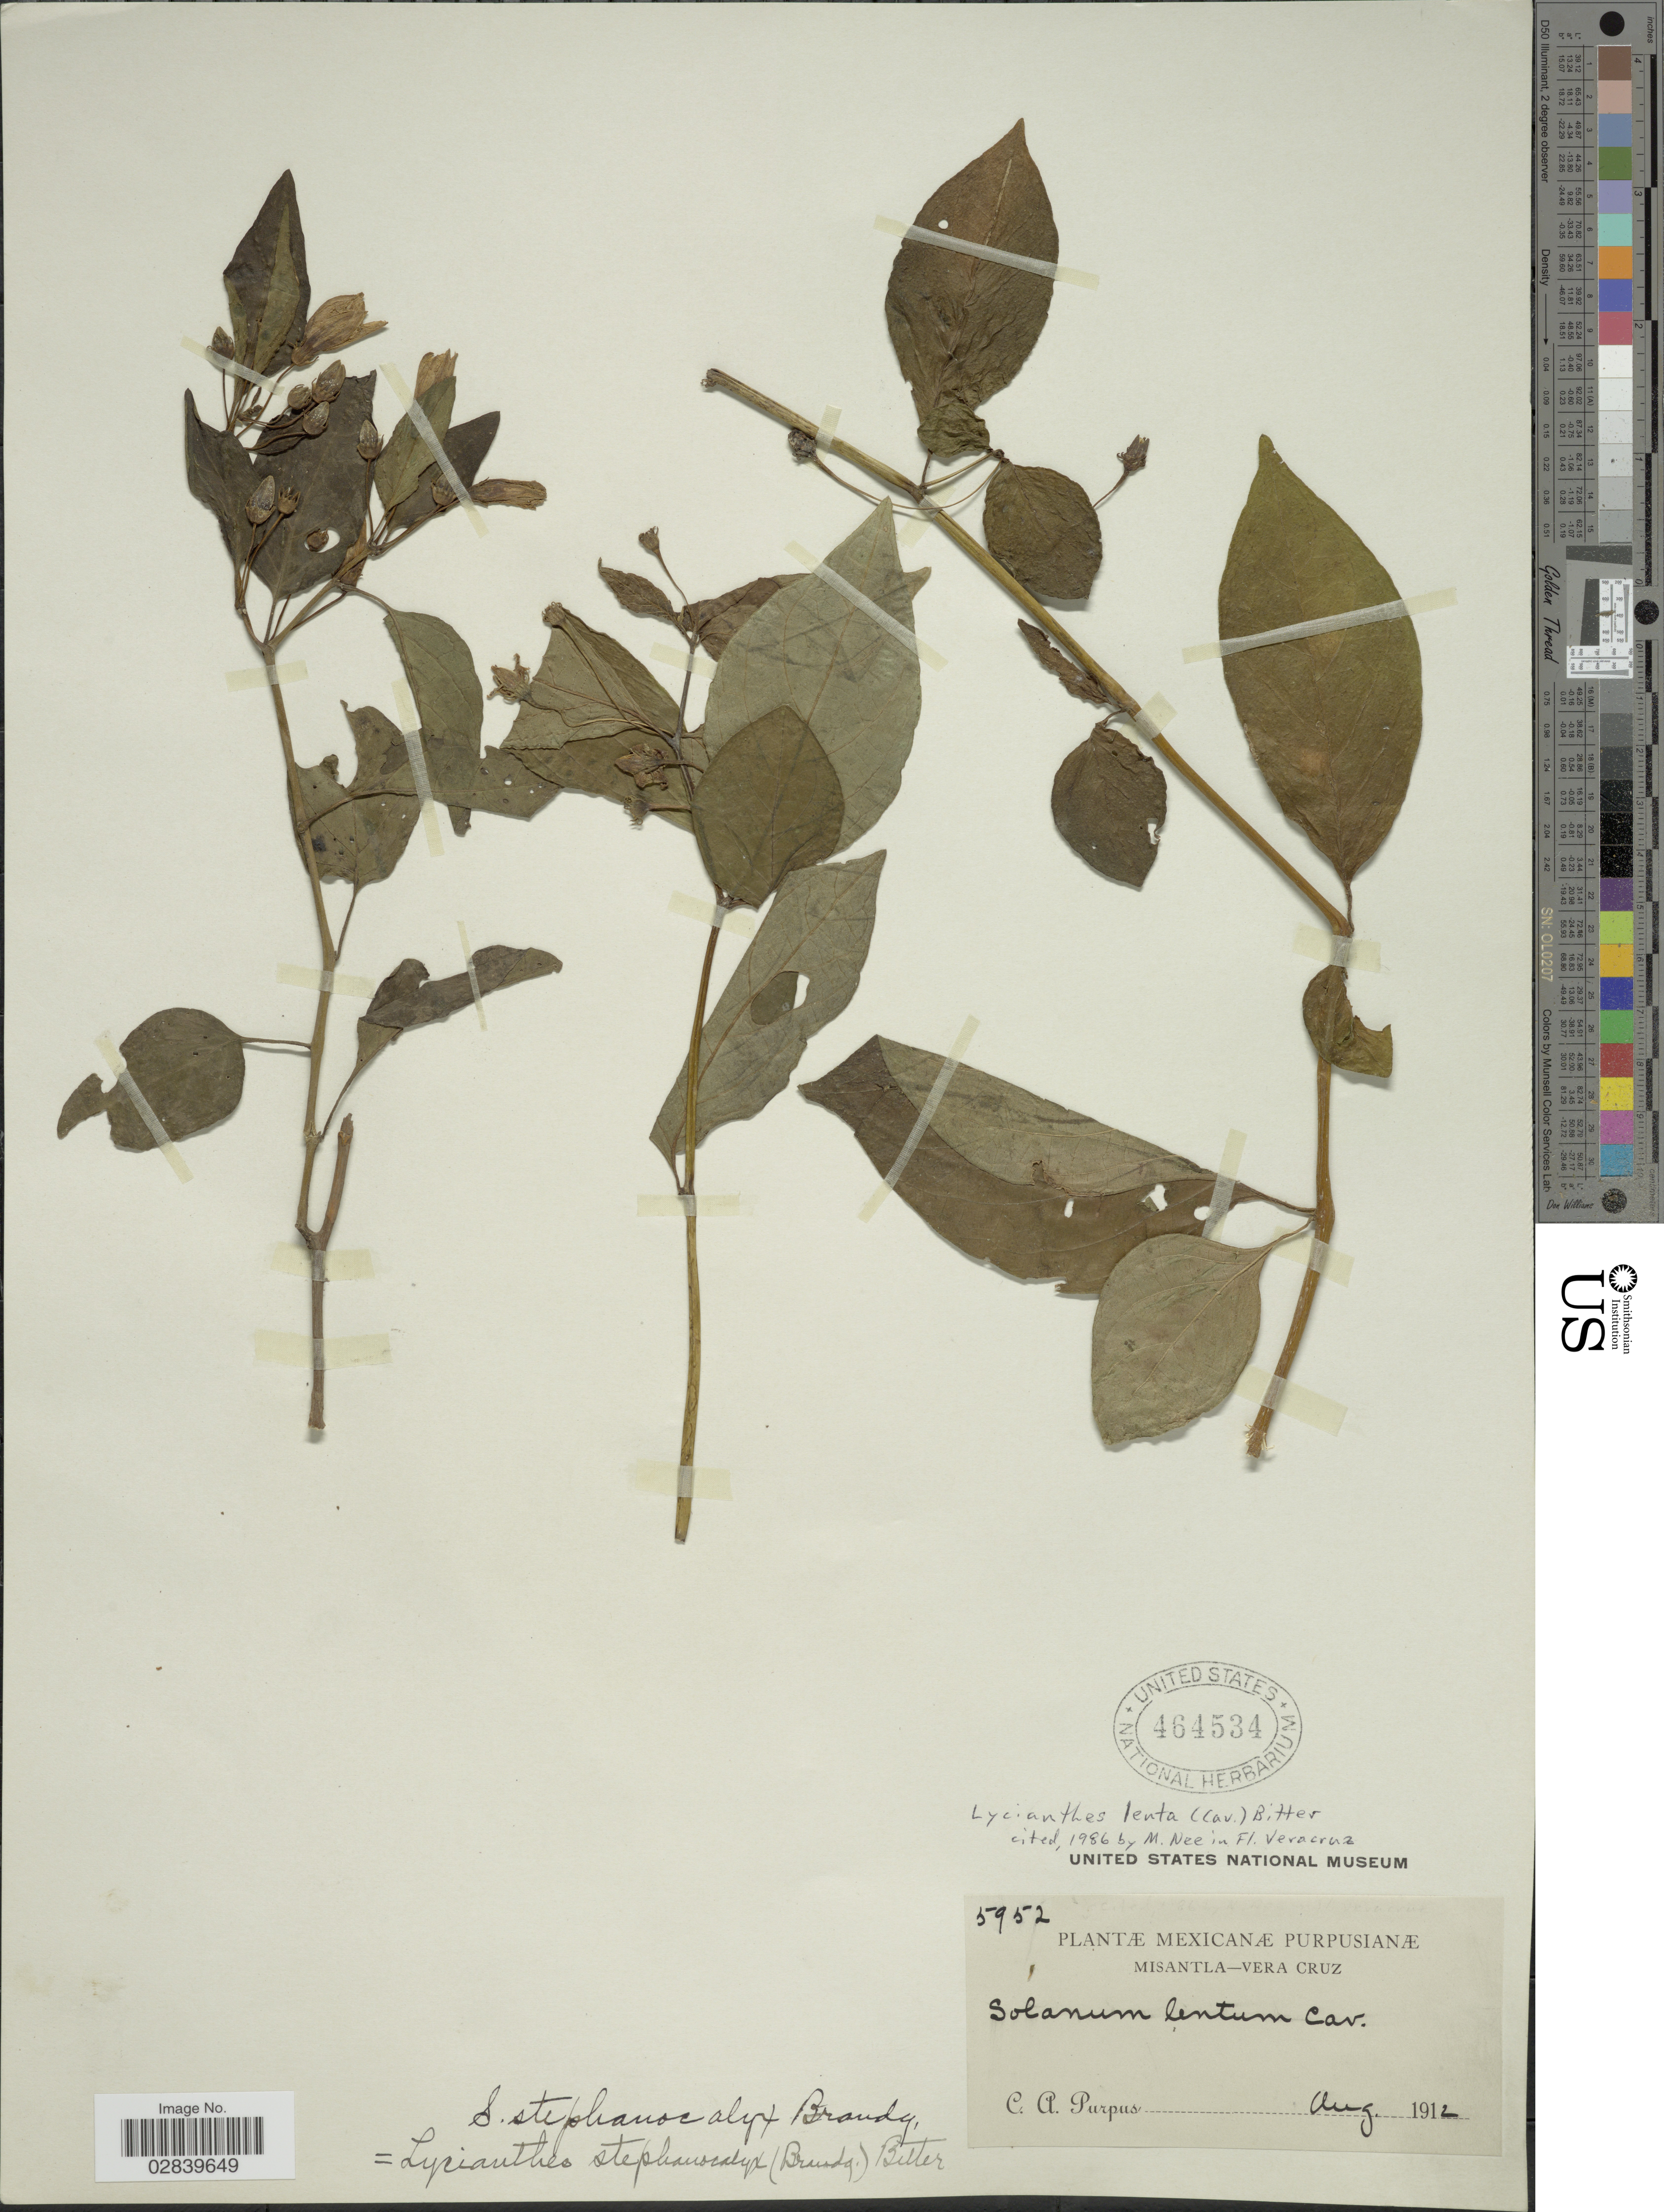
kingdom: Plantae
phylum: Tracheophyta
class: Magnoliopsida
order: Solanales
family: Solanaceae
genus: Lycianthes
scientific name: Lycianthes lenta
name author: (Cav.) Bitter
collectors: C. A. Purpus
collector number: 5952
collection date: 1912-08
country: Mexico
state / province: Veracruz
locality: Misantla-Vera Cruz.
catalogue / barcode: US 464534